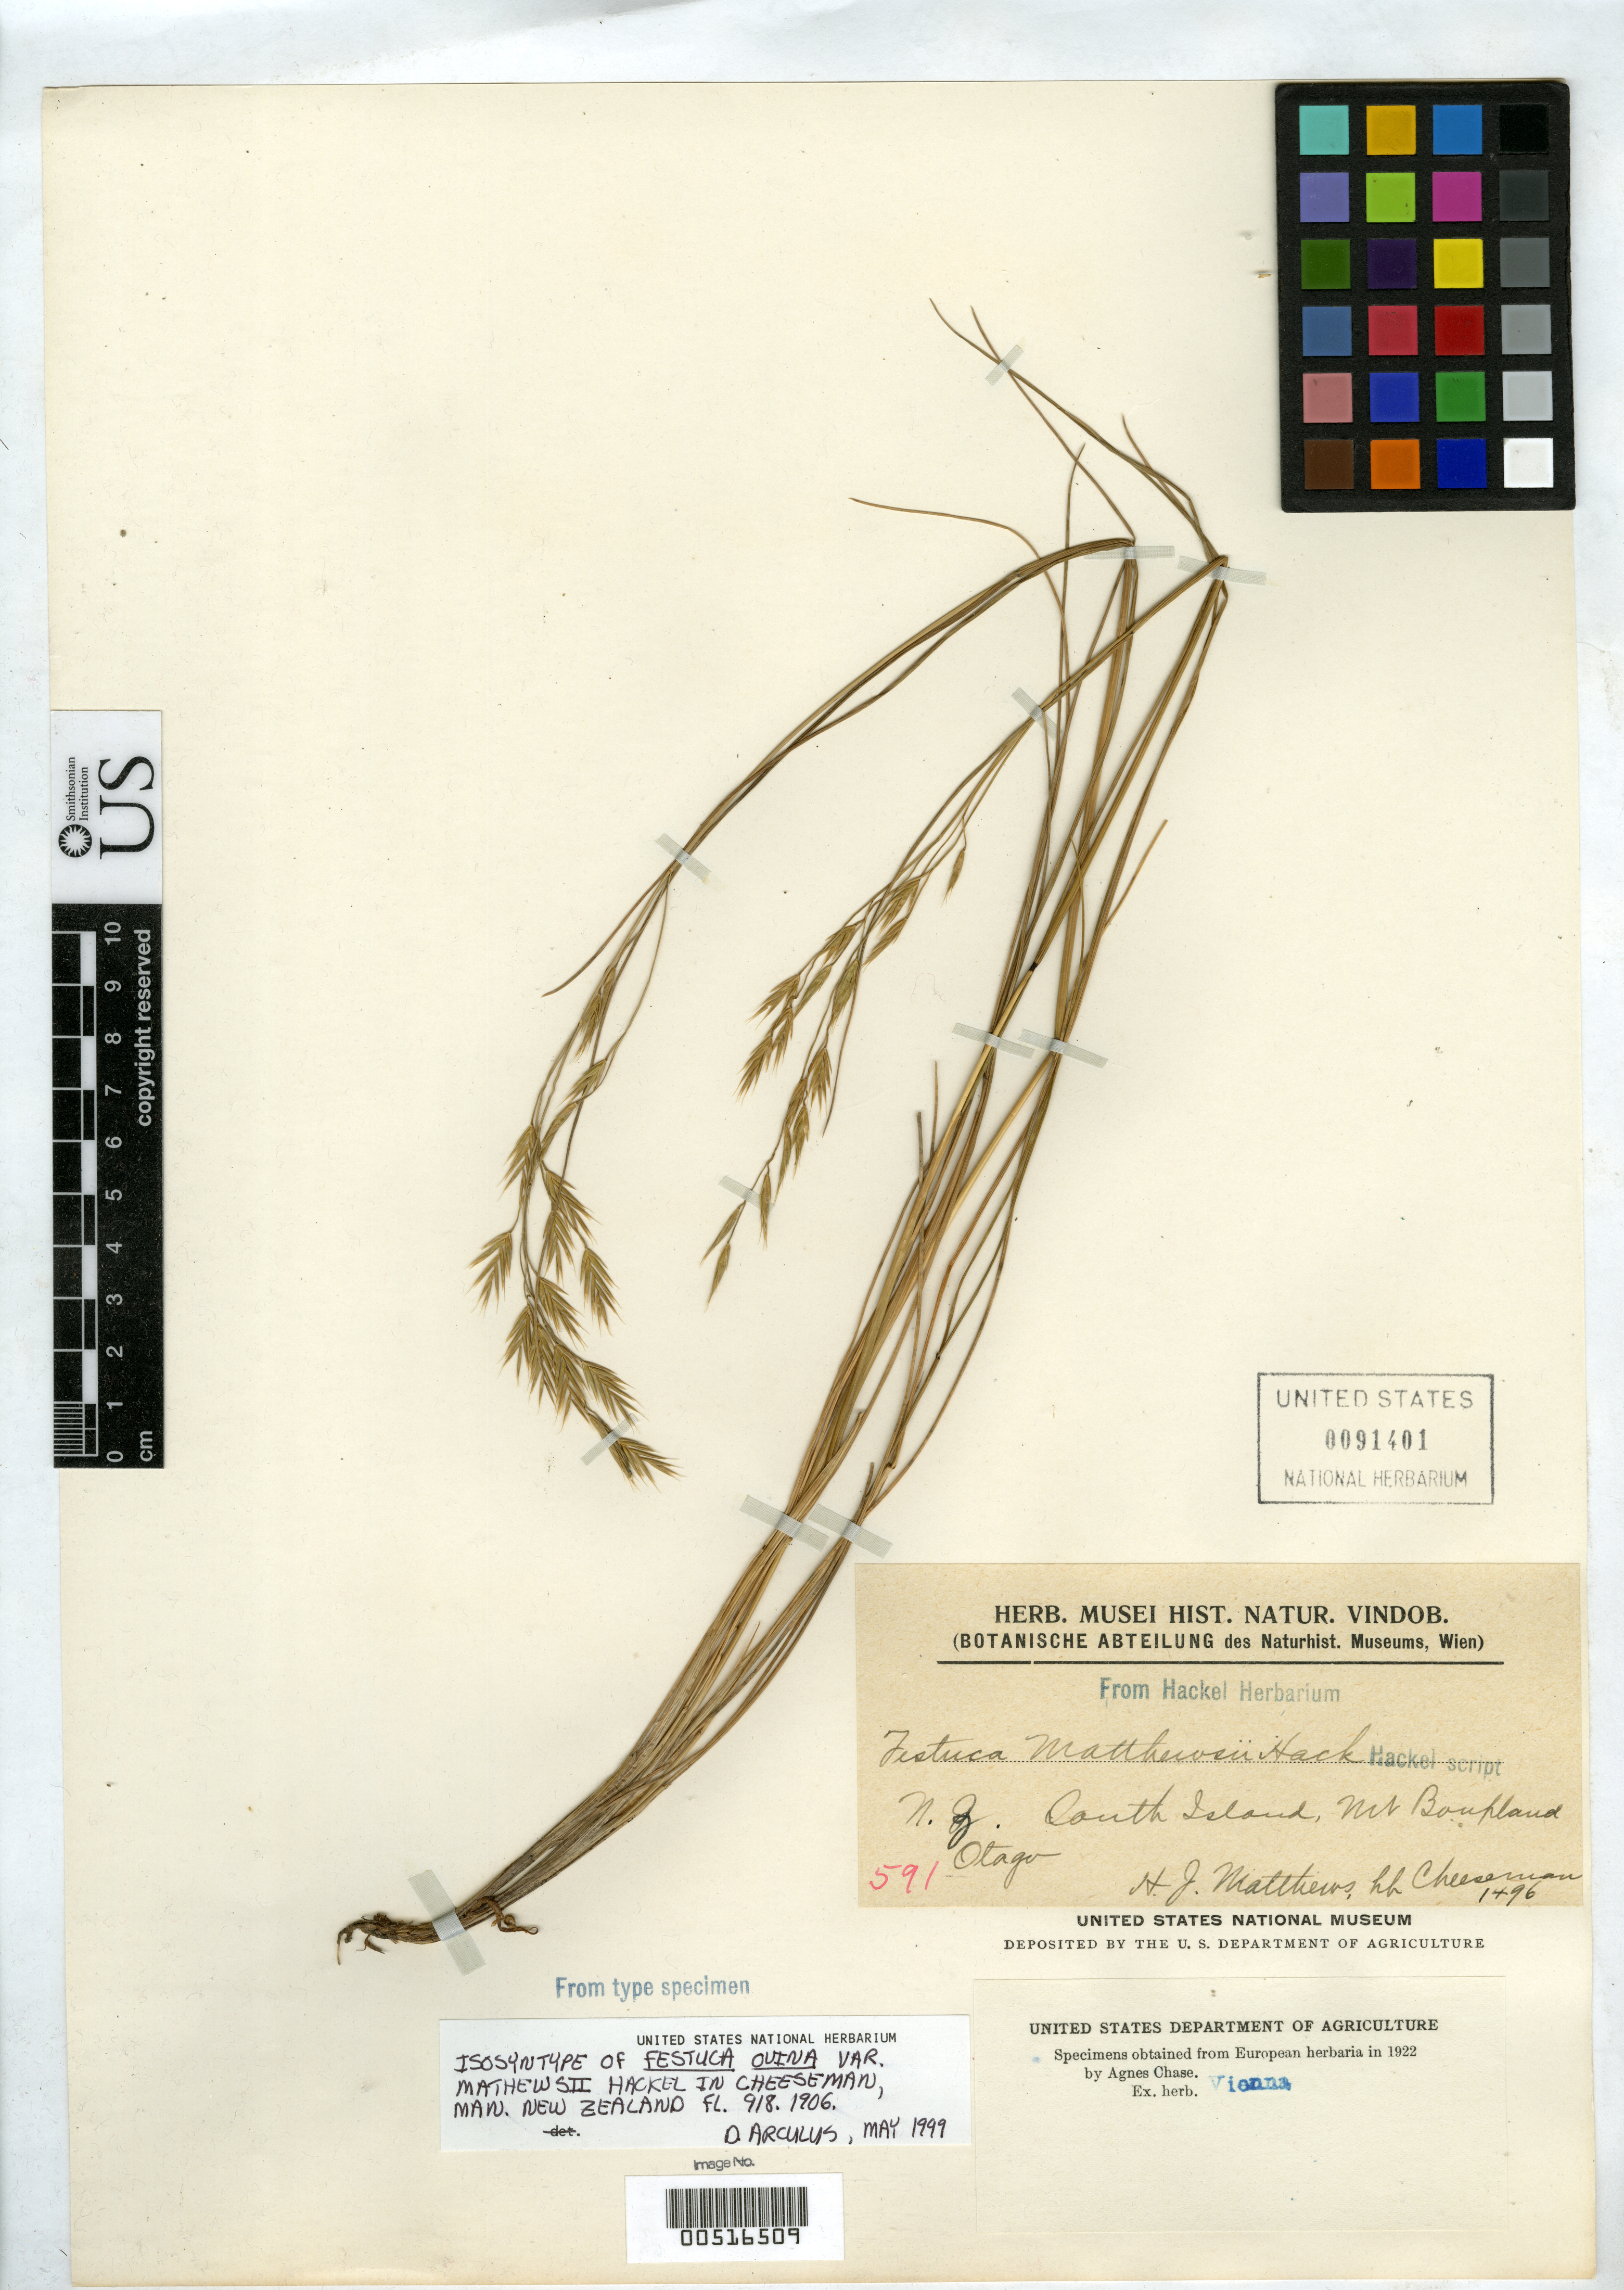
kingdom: Plantae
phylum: Tracheophyta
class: Liliopsida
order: Poales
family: Poaceae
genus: Festuca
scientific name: Festuca ovina var. mathewsii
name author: Hack. in Cheeseman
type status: Isosyntype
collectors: H. J. Matthews & T. F. Cheeseman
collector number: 1496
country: New Zealand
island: South Island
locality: Otago, Mt. Bonpland.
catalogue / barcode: US 91401